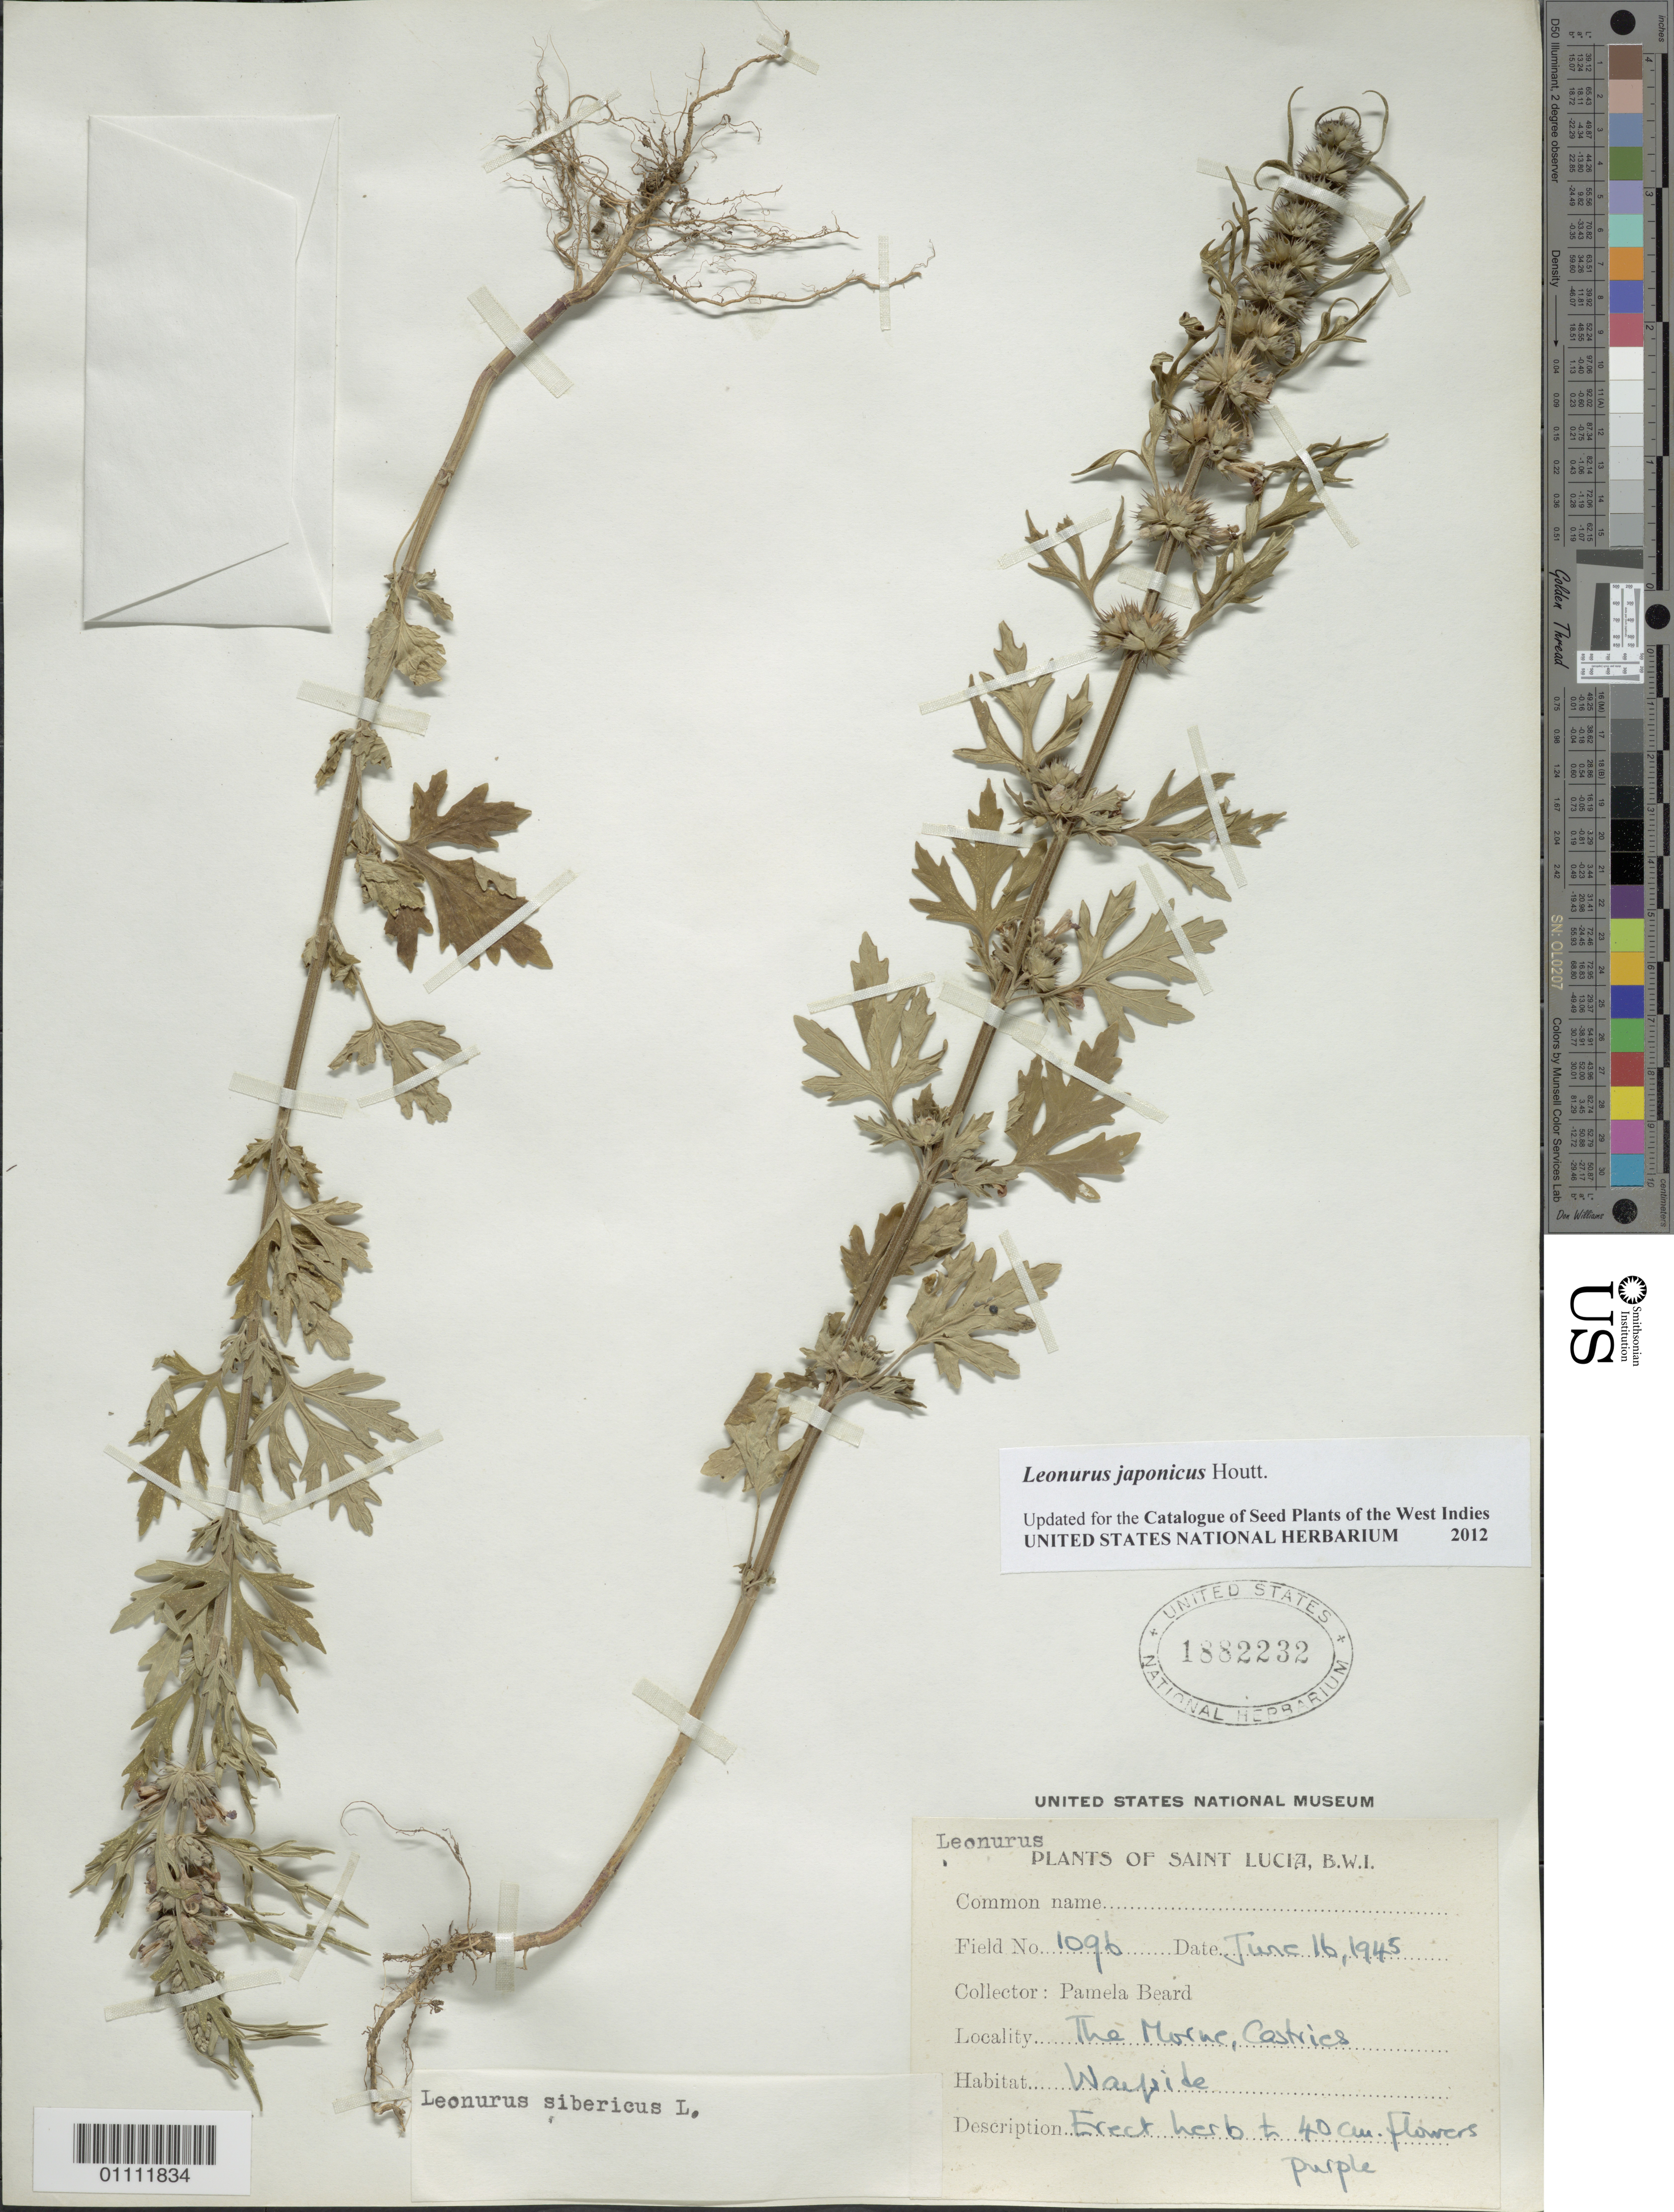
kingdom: Plantae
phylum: Tracheophyta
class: Magnoliopsida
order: Lamiales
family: Lamiaceae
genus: Leonurus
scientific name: Leonurus japonicus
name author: Houtt.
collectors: P. Beard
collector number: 1096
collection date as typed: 16 Jun 1945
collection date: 1945-06-16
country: St. Lucia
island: St. Lucia I.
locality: The Morne, Castries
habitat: Wayside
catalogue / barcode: US 1882232